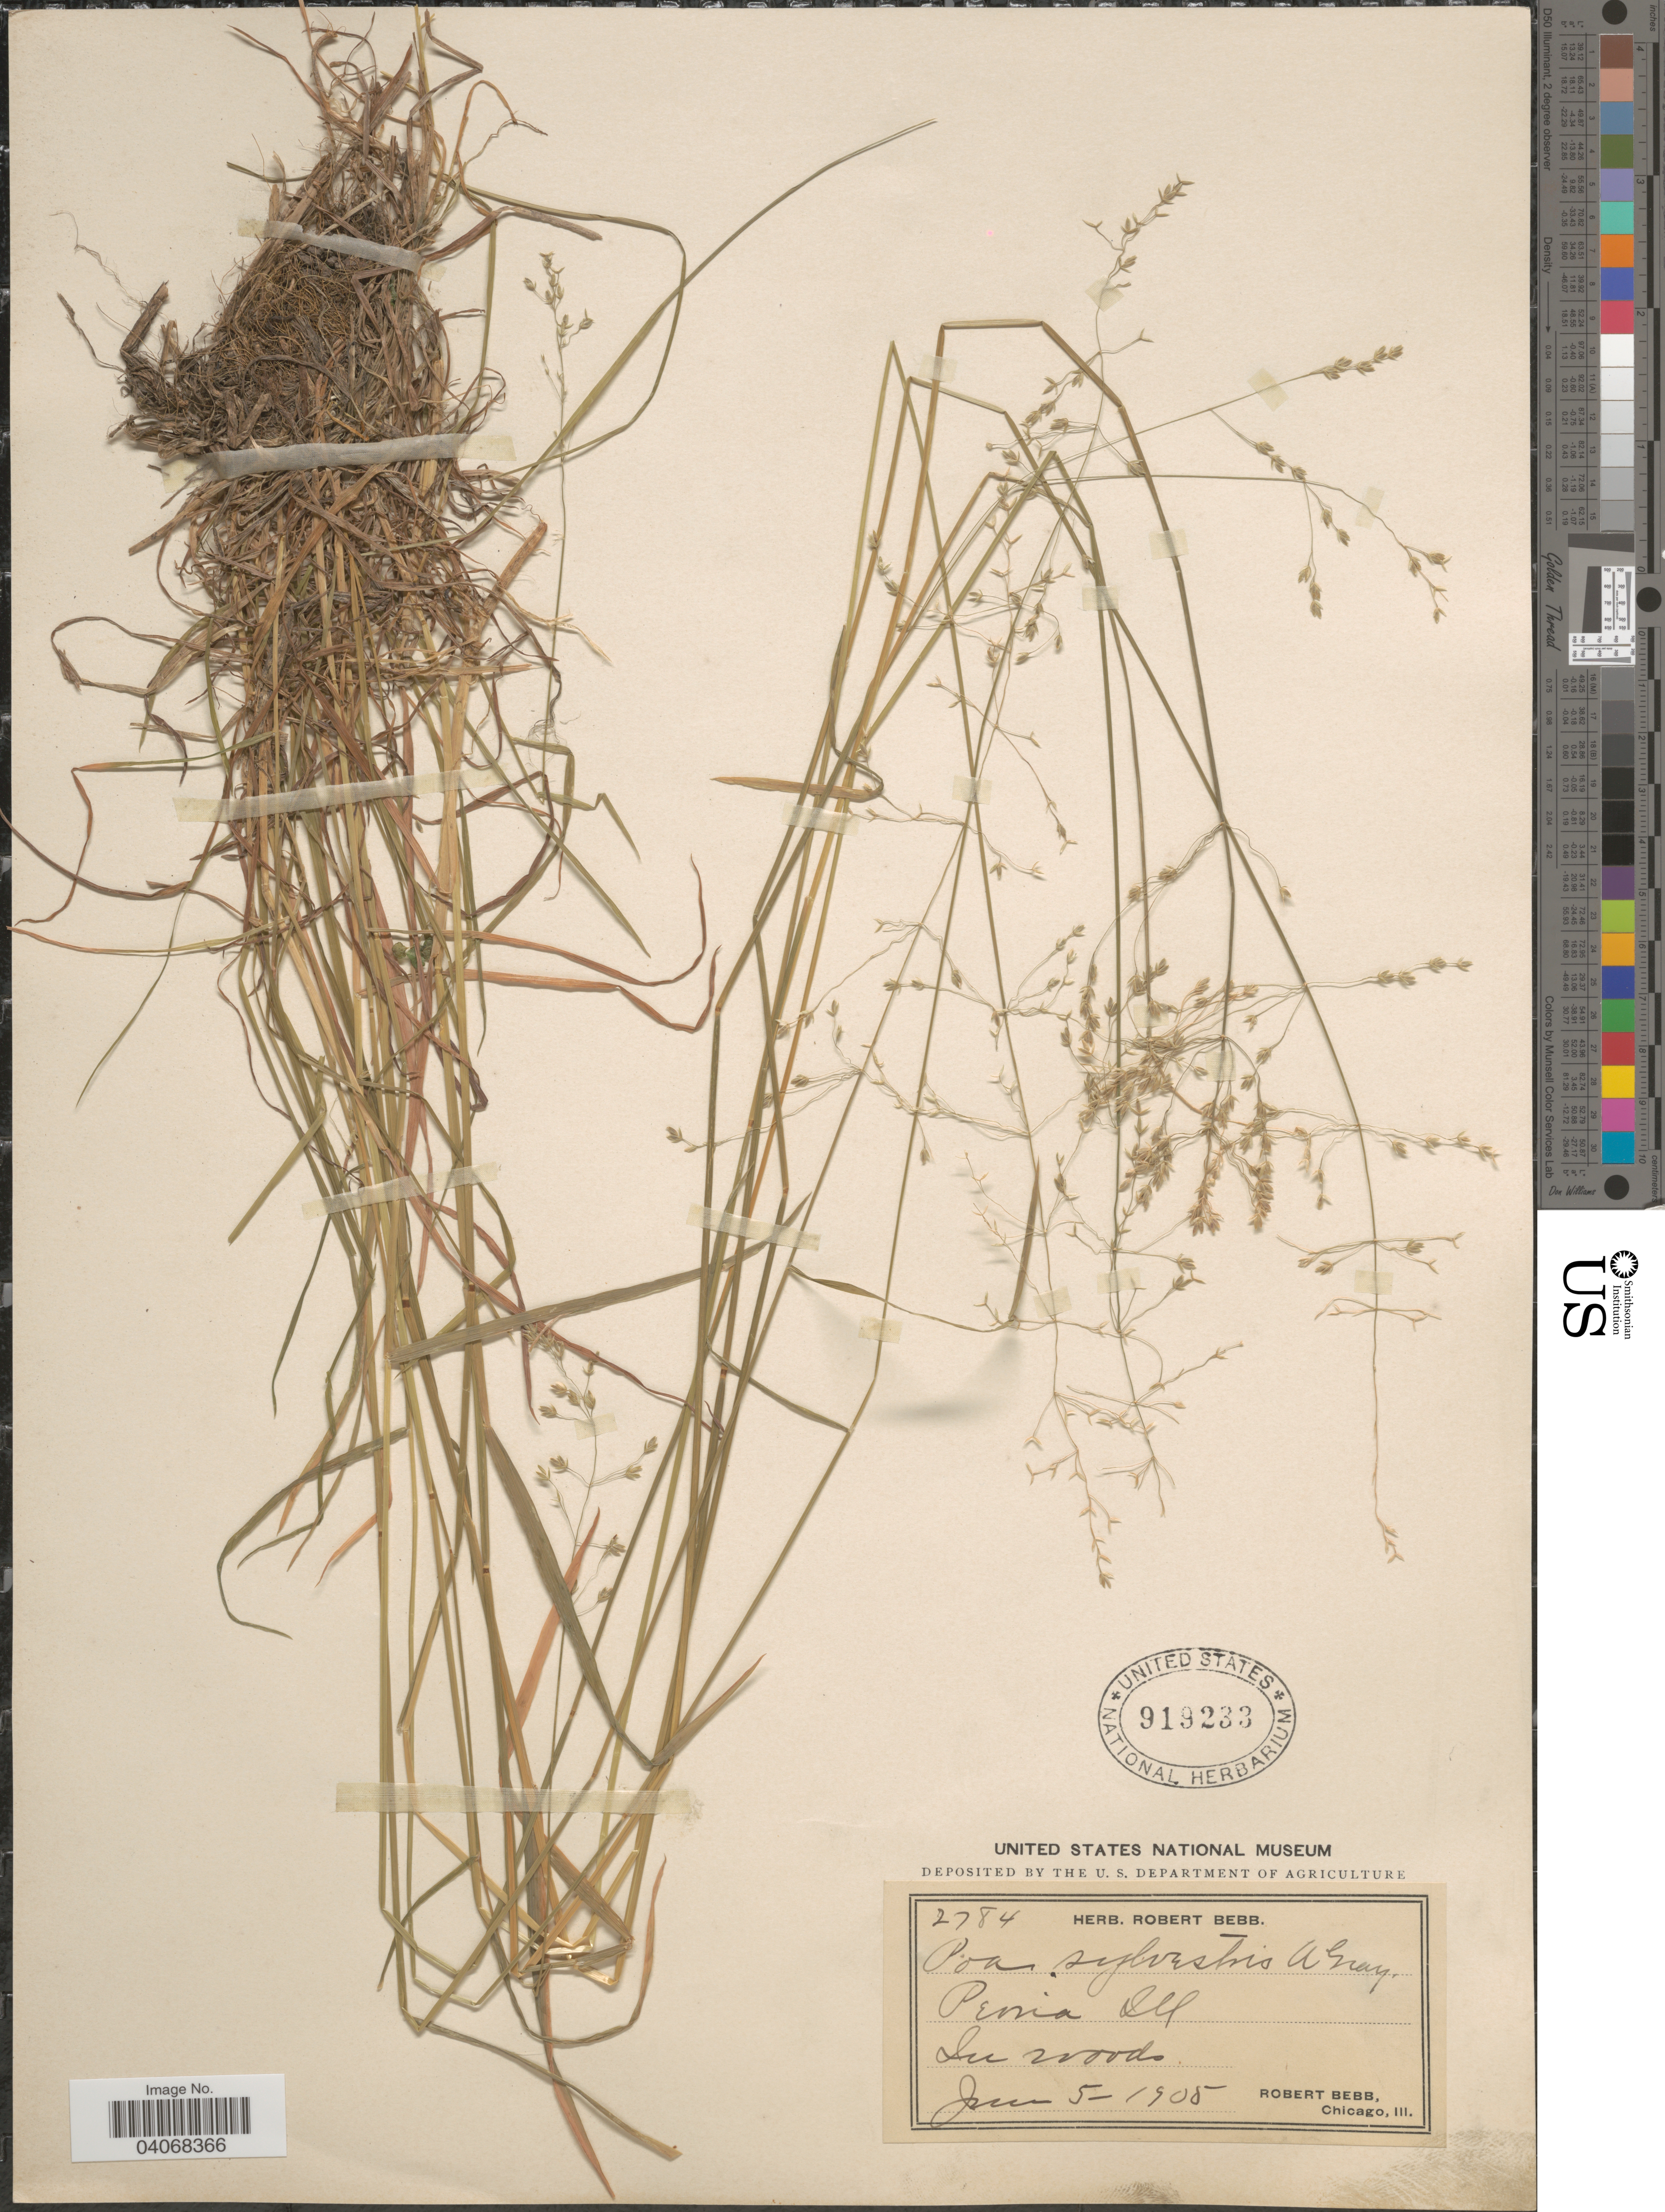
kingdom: Plantae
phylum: Tracheophyta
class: Liliopsida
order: Poales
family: Poaceae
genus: Poa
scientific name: Poa sylvestris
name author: A. Gray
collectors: R. Bebb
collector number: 2784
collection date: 1908-06-05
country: United States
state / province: Illinois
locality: Peoria. In woods.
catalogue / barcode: US 919233